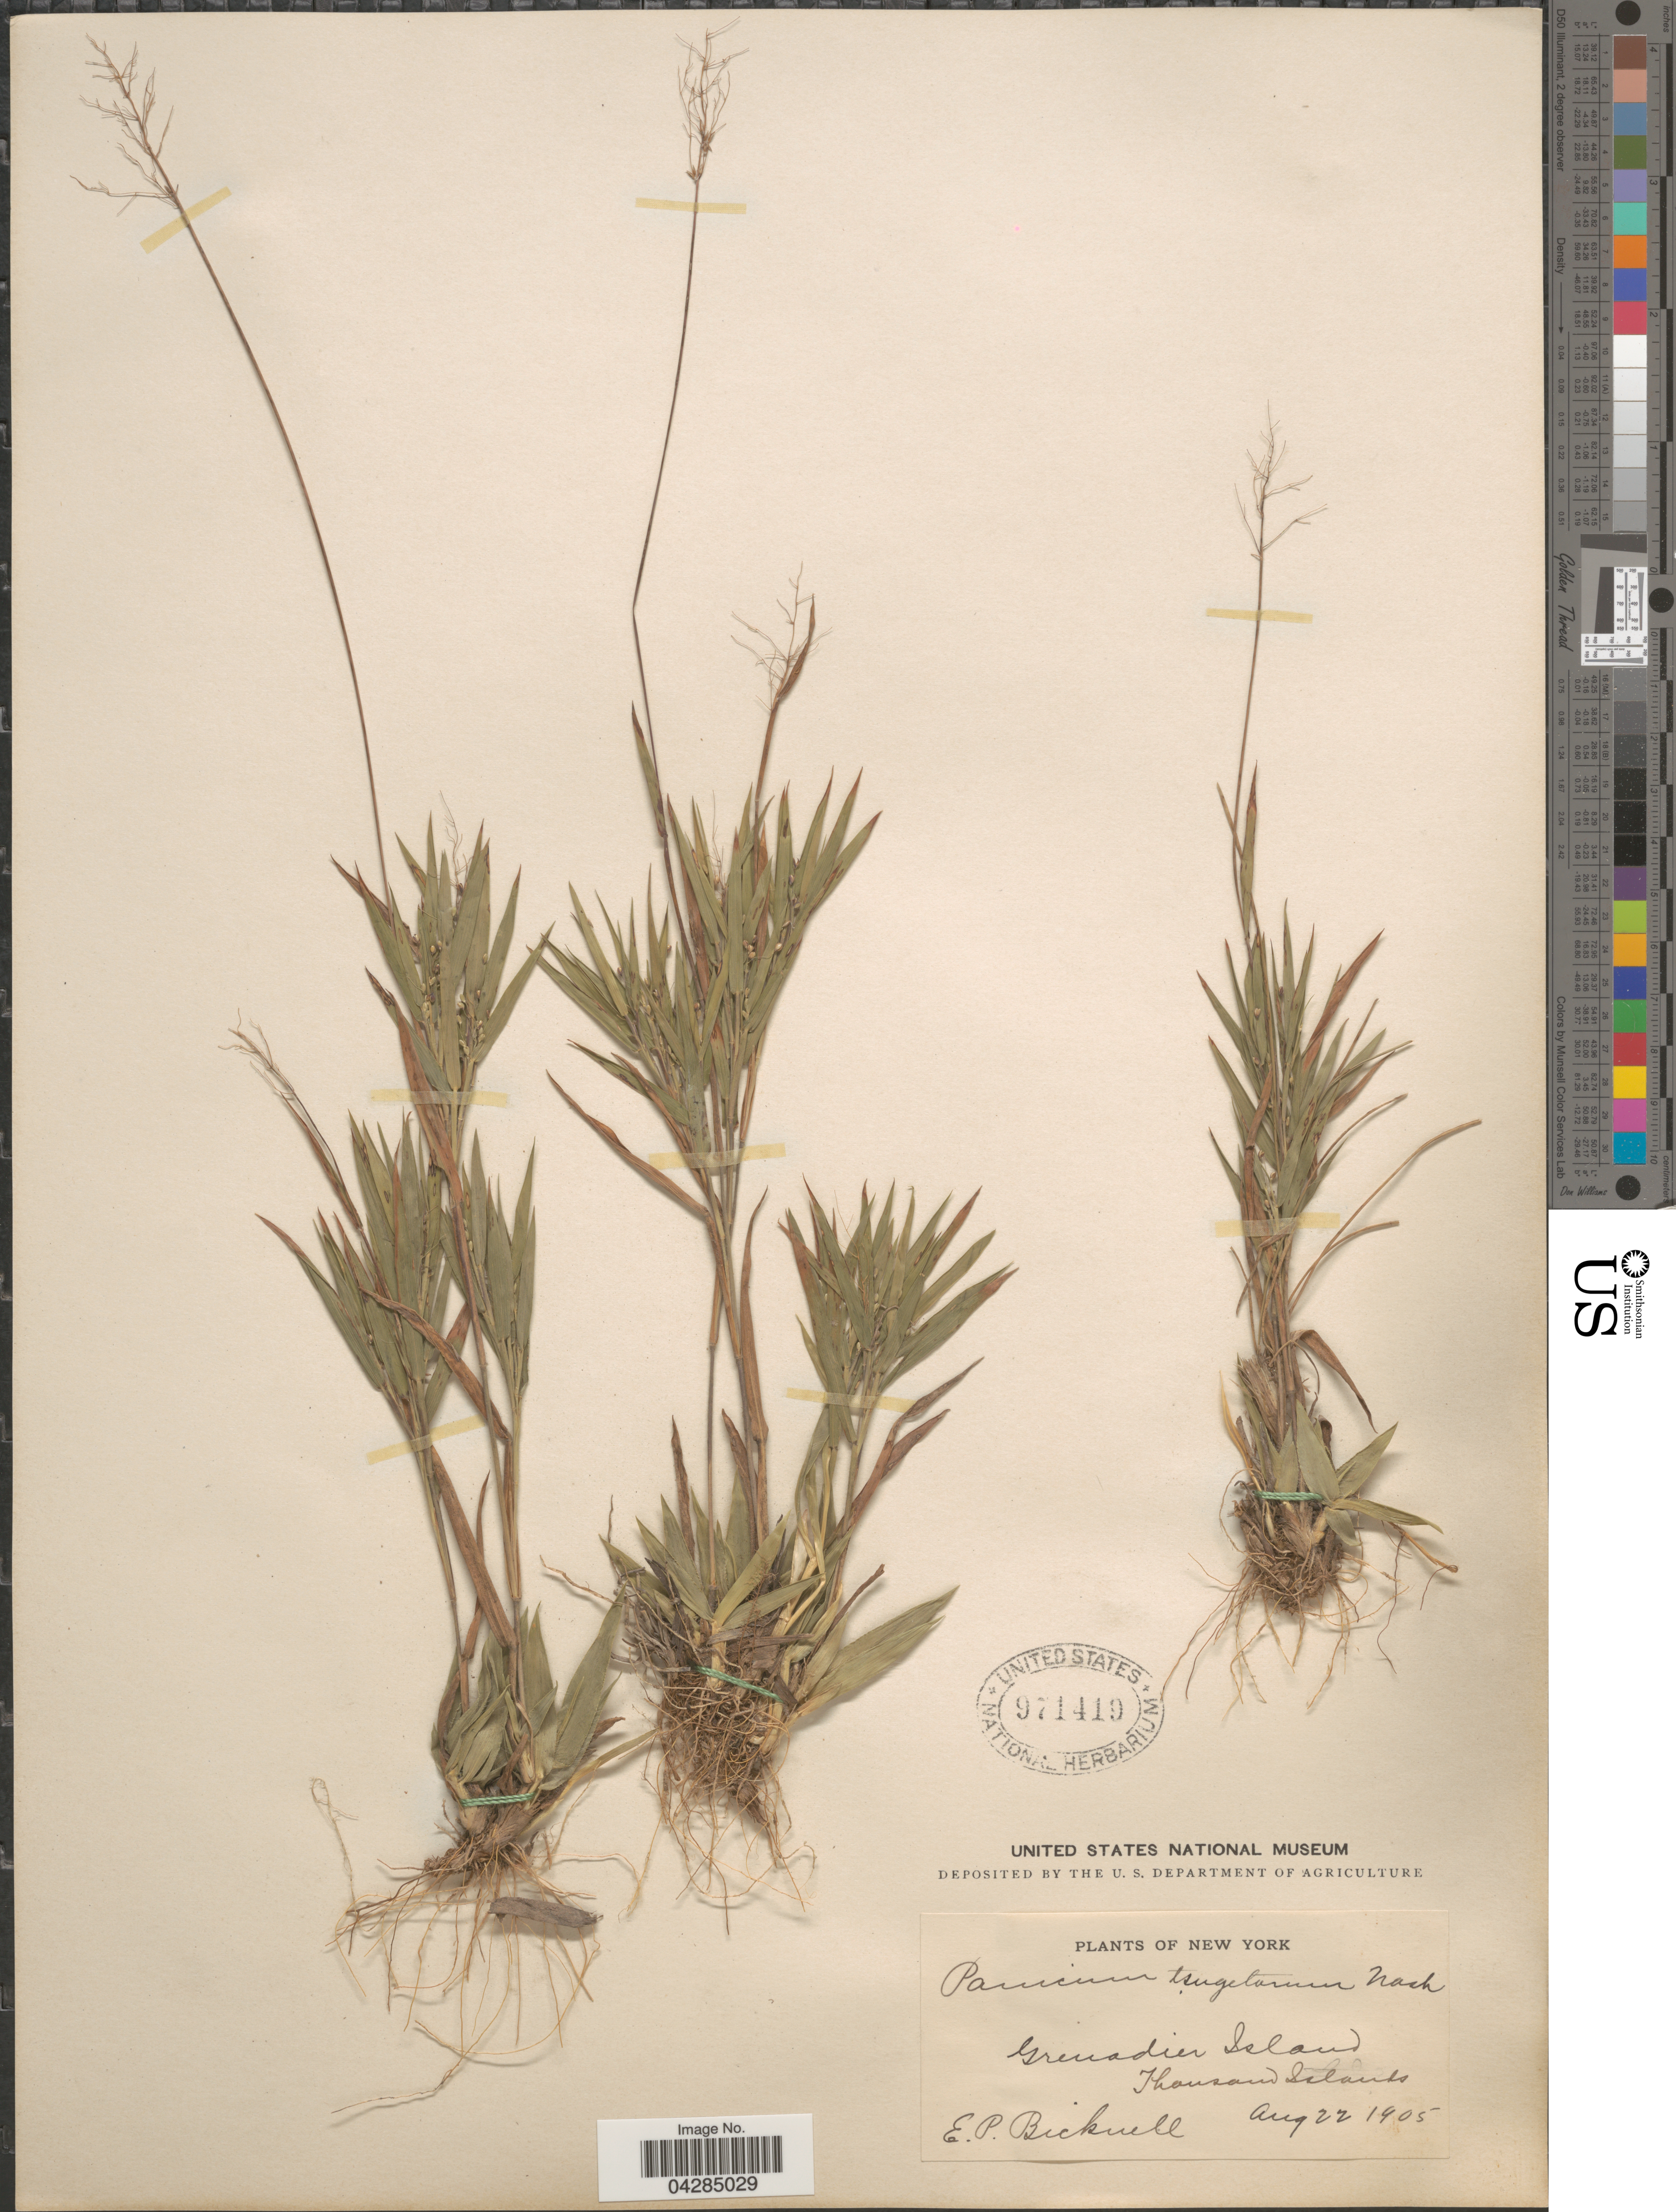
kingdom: Plantae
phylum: Tracheophyta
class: Liliopsida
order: Poales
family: Poaceae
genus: Dichanthelium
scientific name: Dichanthelium portoricense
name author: (Desv. ex Ham.) B.F. Hansen & Wunderlin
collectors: E. P. Bicknell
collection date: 1905-08-22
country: United States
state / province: New York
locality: Grenadier Island. Thousand Islands.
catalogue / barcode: US 971419